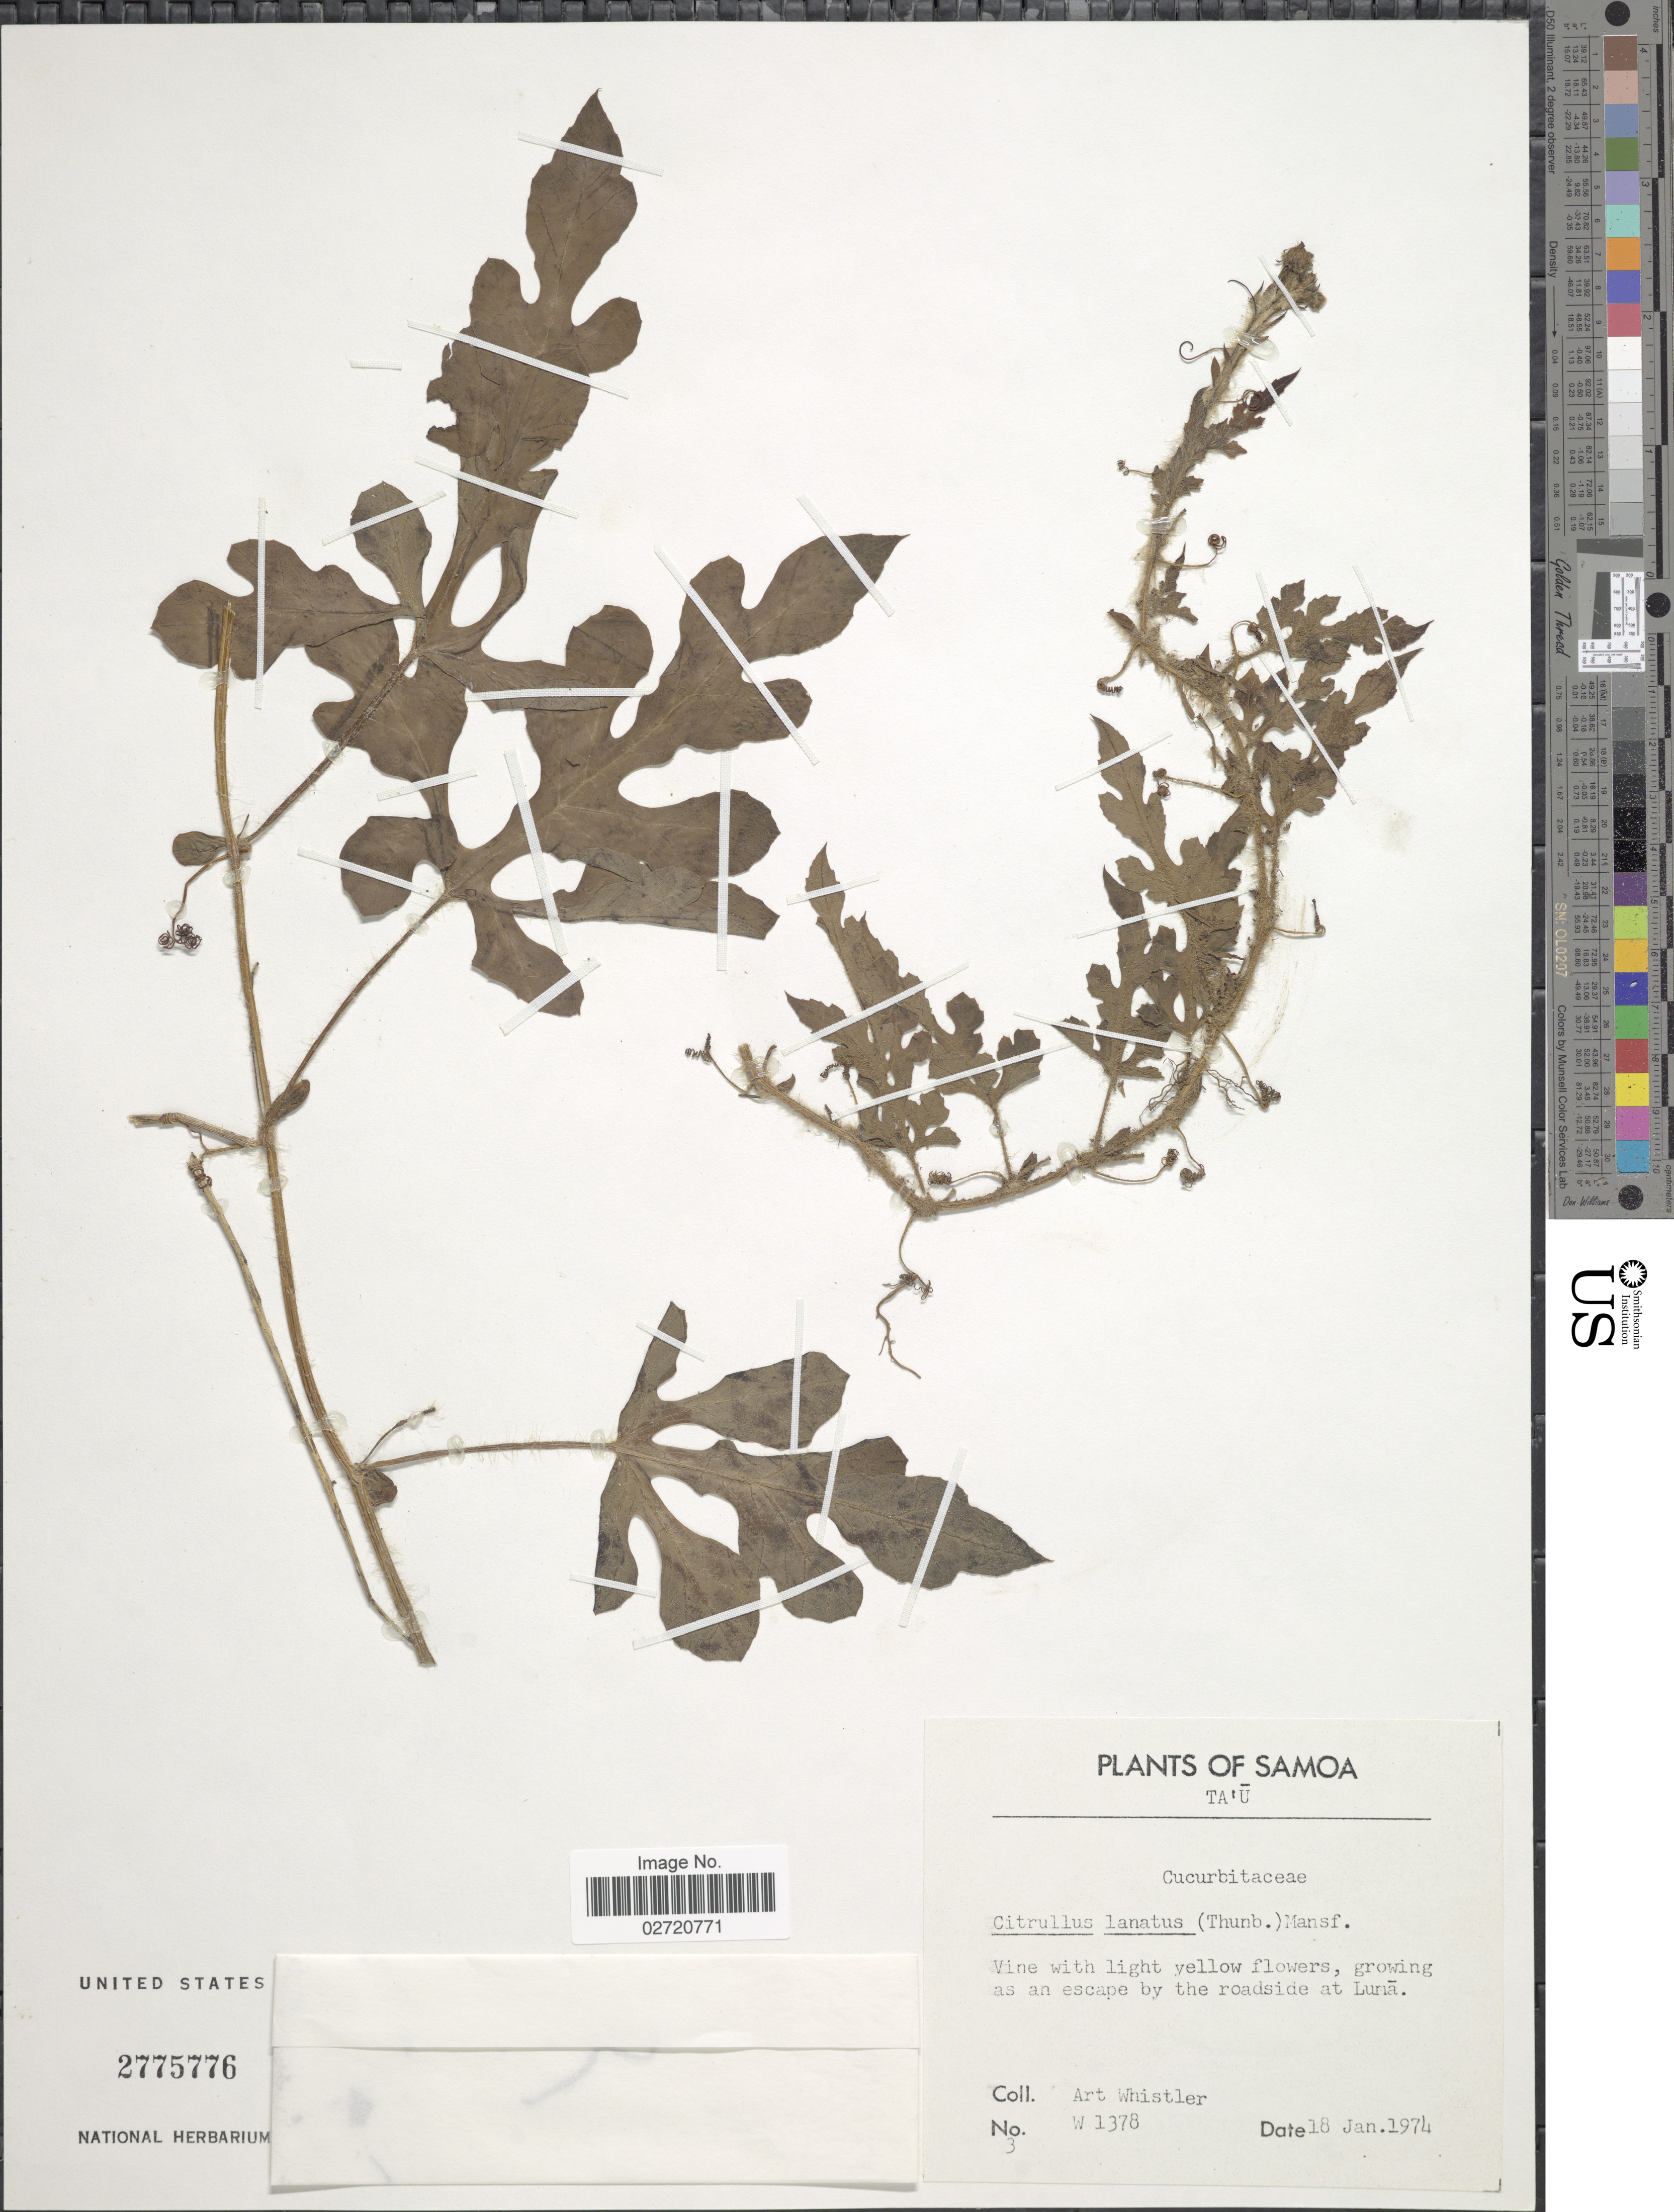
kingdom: Plantae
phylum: Tracheophyta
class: Magnoliopsida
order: Cucurbitales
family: Cucurbitaceae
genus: Citrullus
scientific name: Citrullus lanatus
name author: (Thunb.) Matsum. & Nakai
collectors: A. Whistler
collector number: W 1378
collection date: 1974-01-18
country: American Samoa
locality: Samoa. Ta'u, growing as an escape by the roadside at Luna.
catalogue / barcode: US 2775776